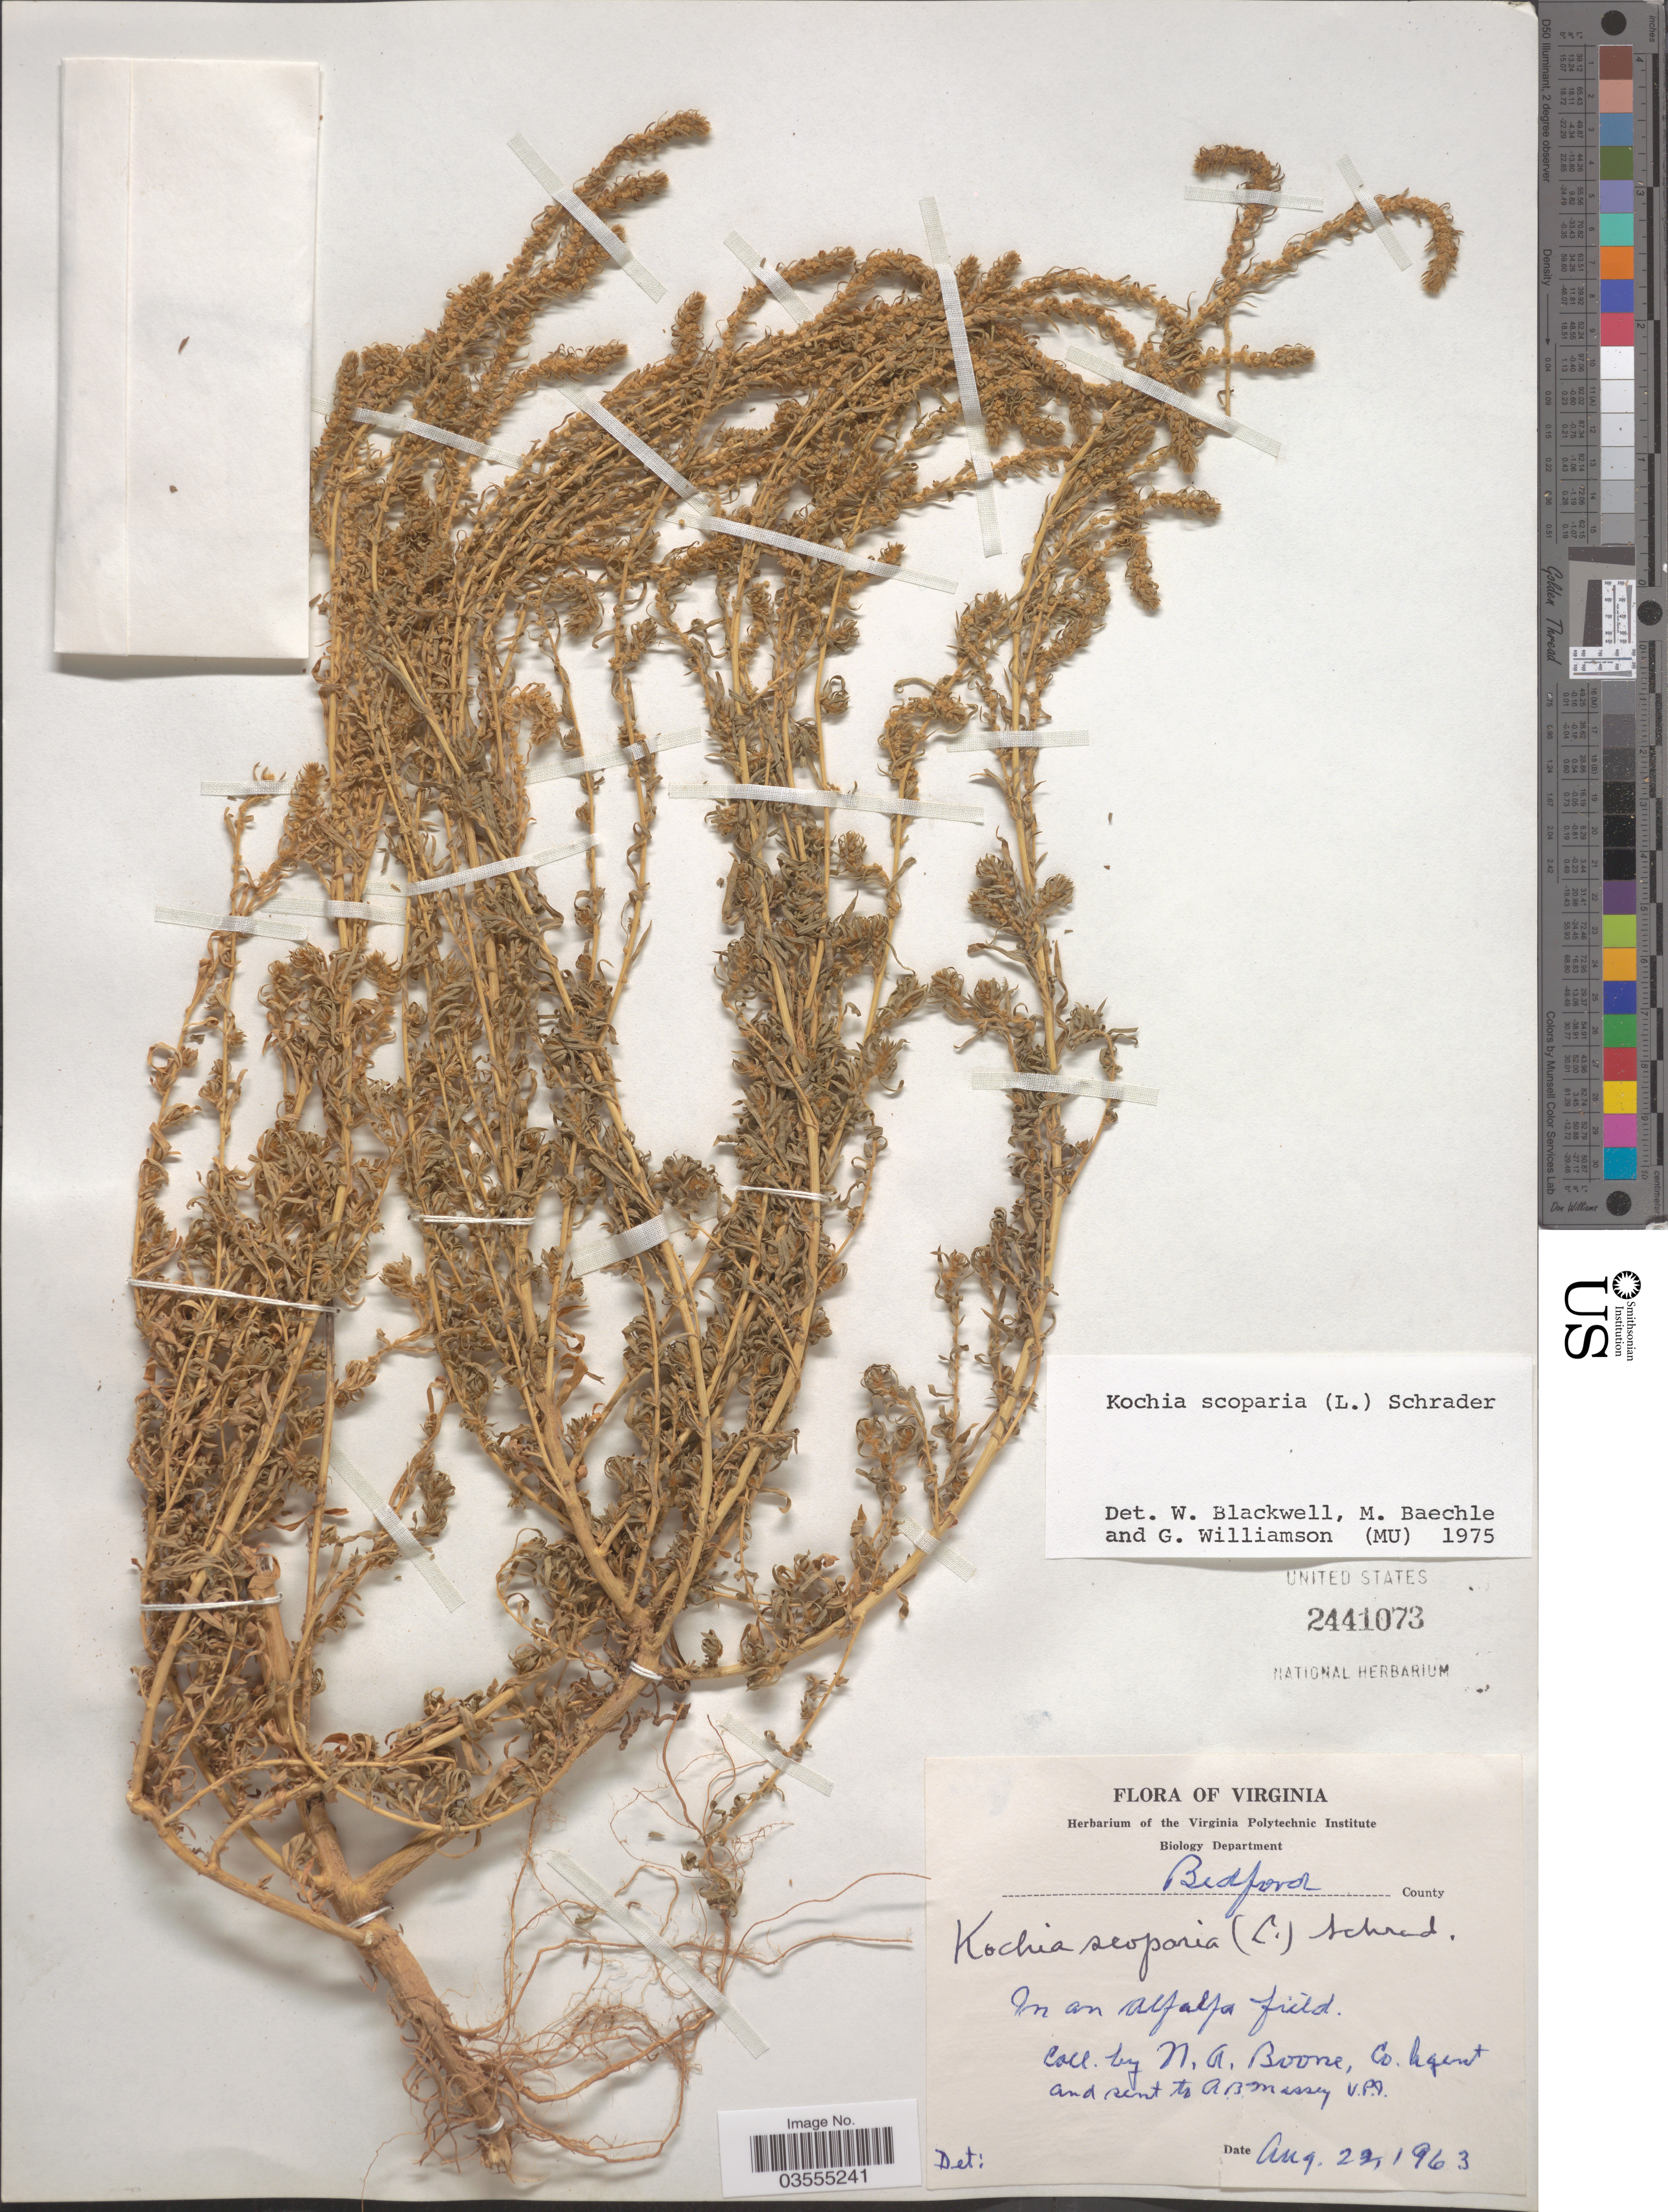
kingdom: Plantae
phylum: Tracheophyta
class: Magnoliopsida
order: Caryophyllales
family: Amaranthaceae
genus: Bassia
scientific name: Bassia scoparia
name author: (L.) Voss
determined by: U.S. National Herbarium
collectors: N. Boone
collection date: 1963-08-22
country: United States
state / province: Virginia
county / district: Bedford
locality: Bedford County.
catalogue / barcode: US 2441073